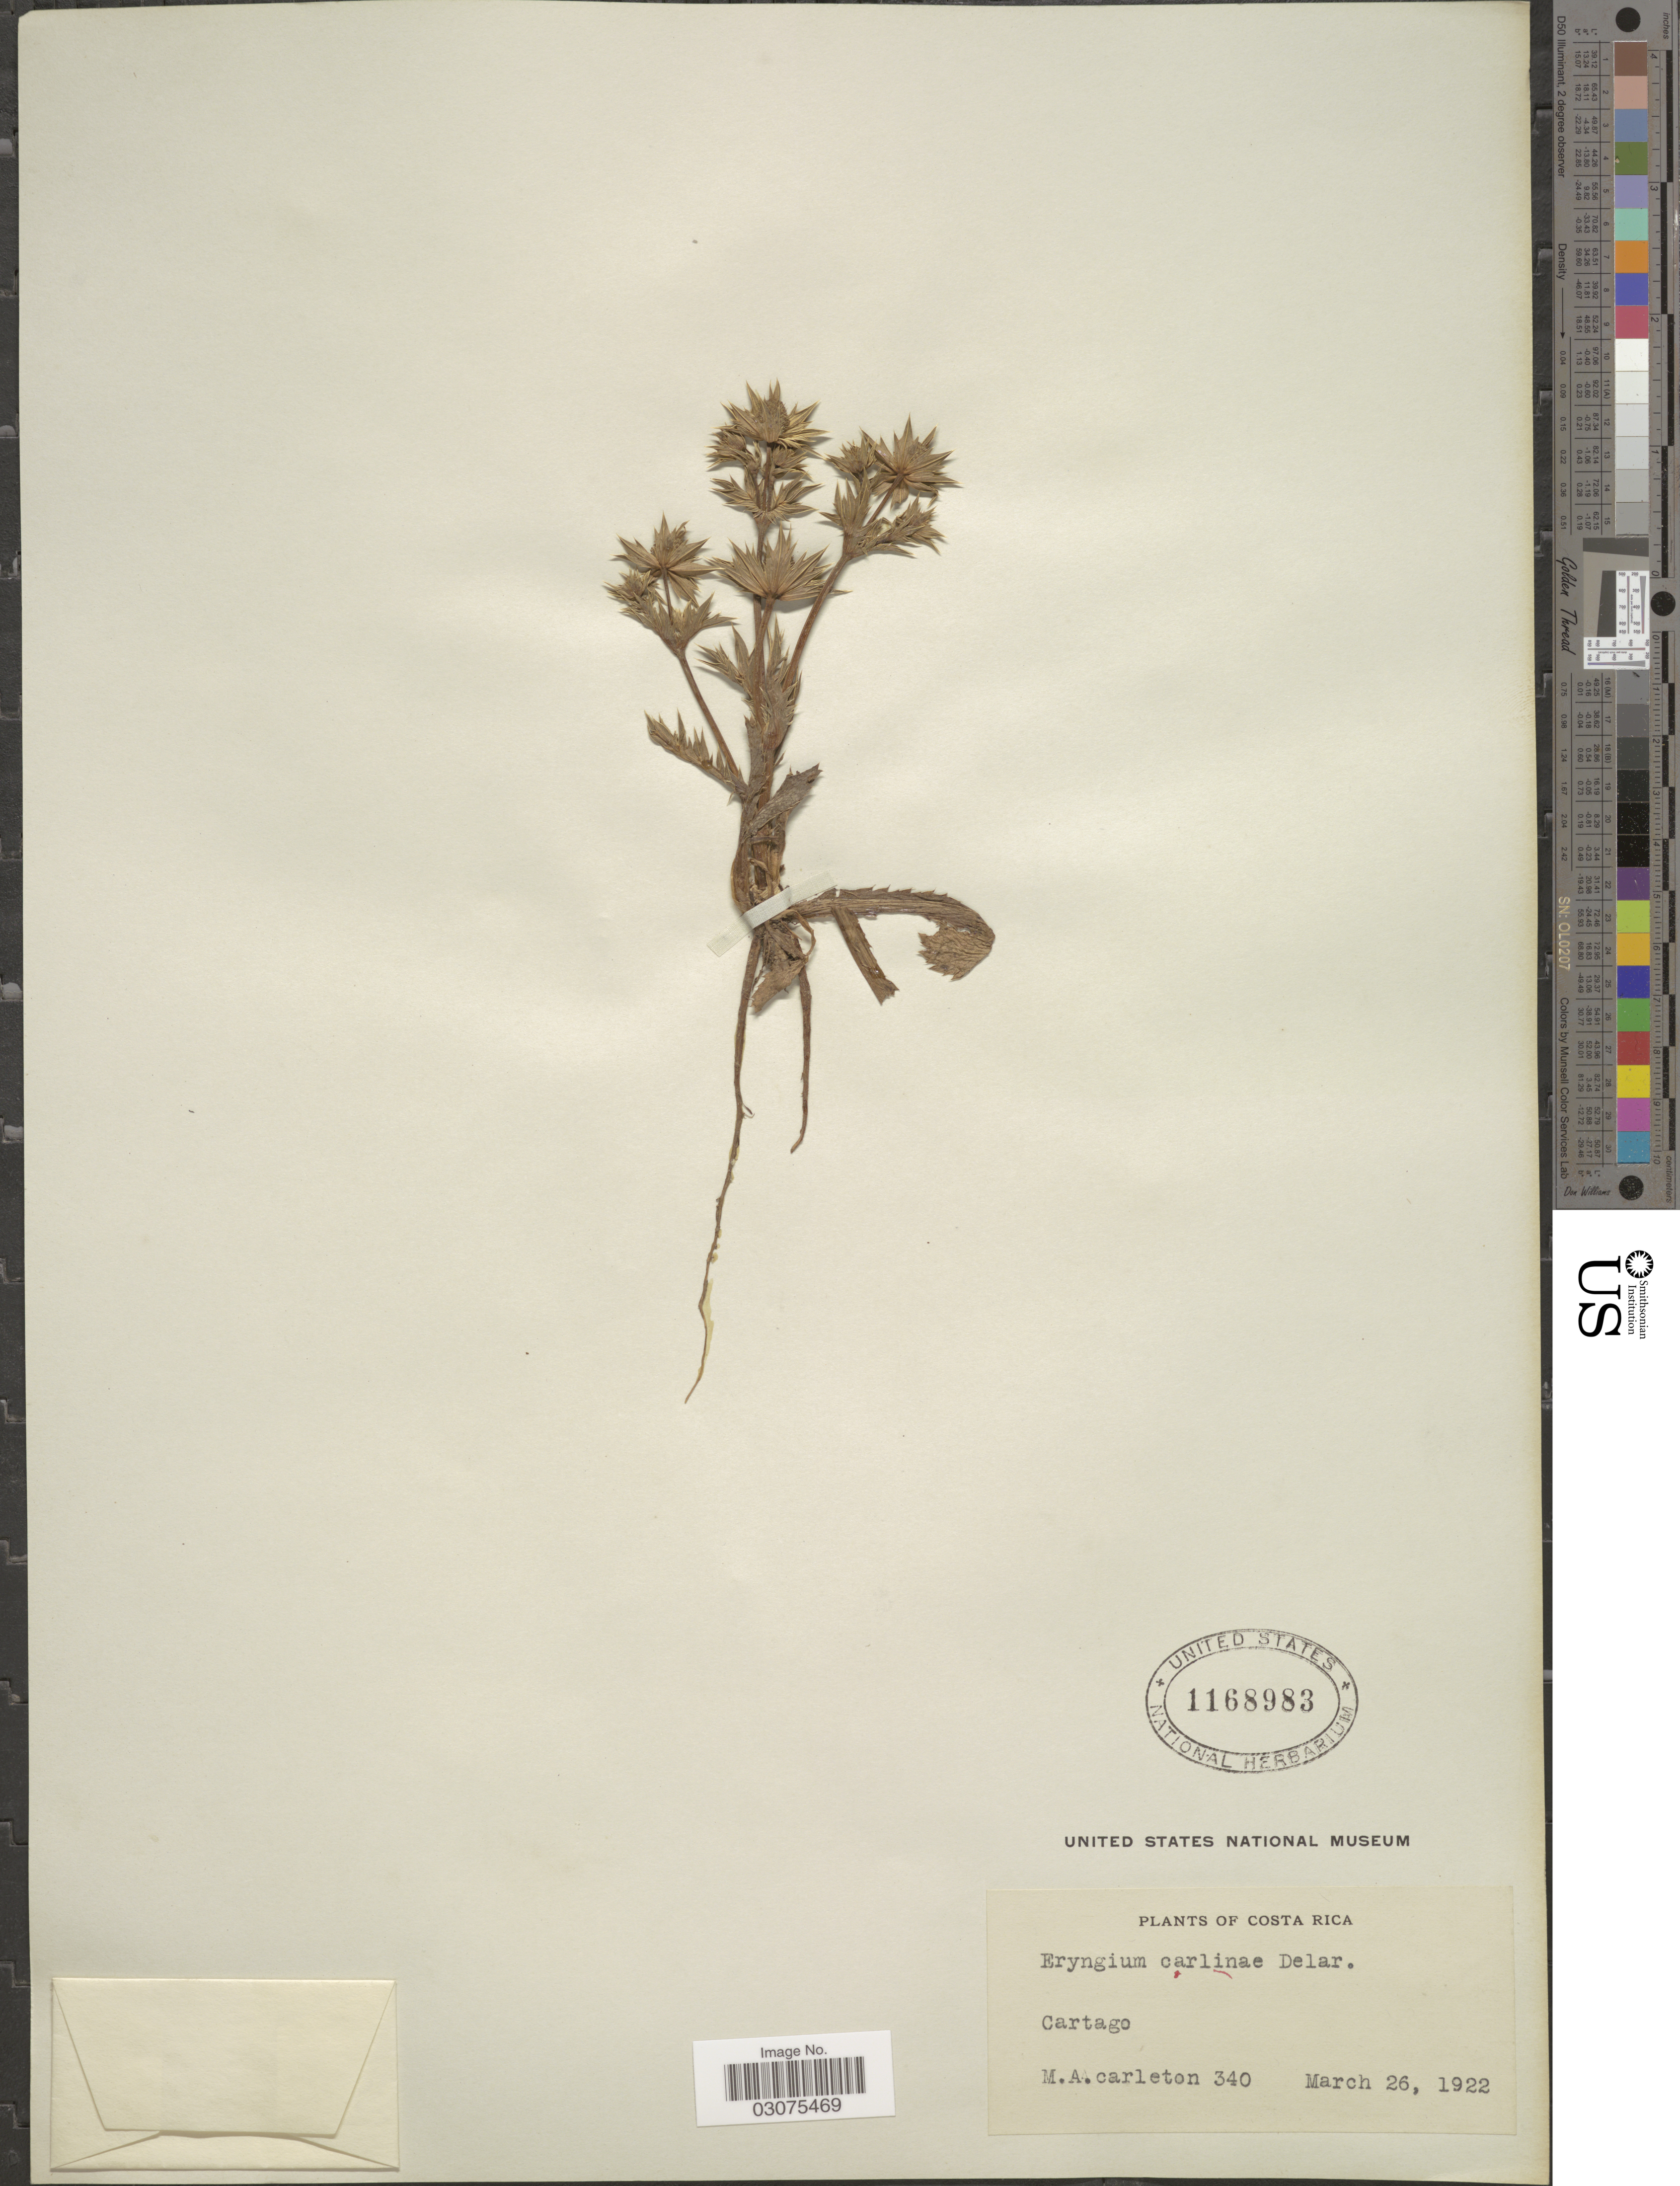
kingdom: Plantae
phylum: Tracheophyta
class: Magnoliopsida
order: Apiales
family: Apiaceae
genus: Eryngium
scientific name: Eryngium carlinae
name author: F. Delaroche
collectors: M. A. Carleton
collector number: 340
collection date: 1922-03-26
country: Costa Rica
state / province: Cartago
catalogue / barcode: US 1168983